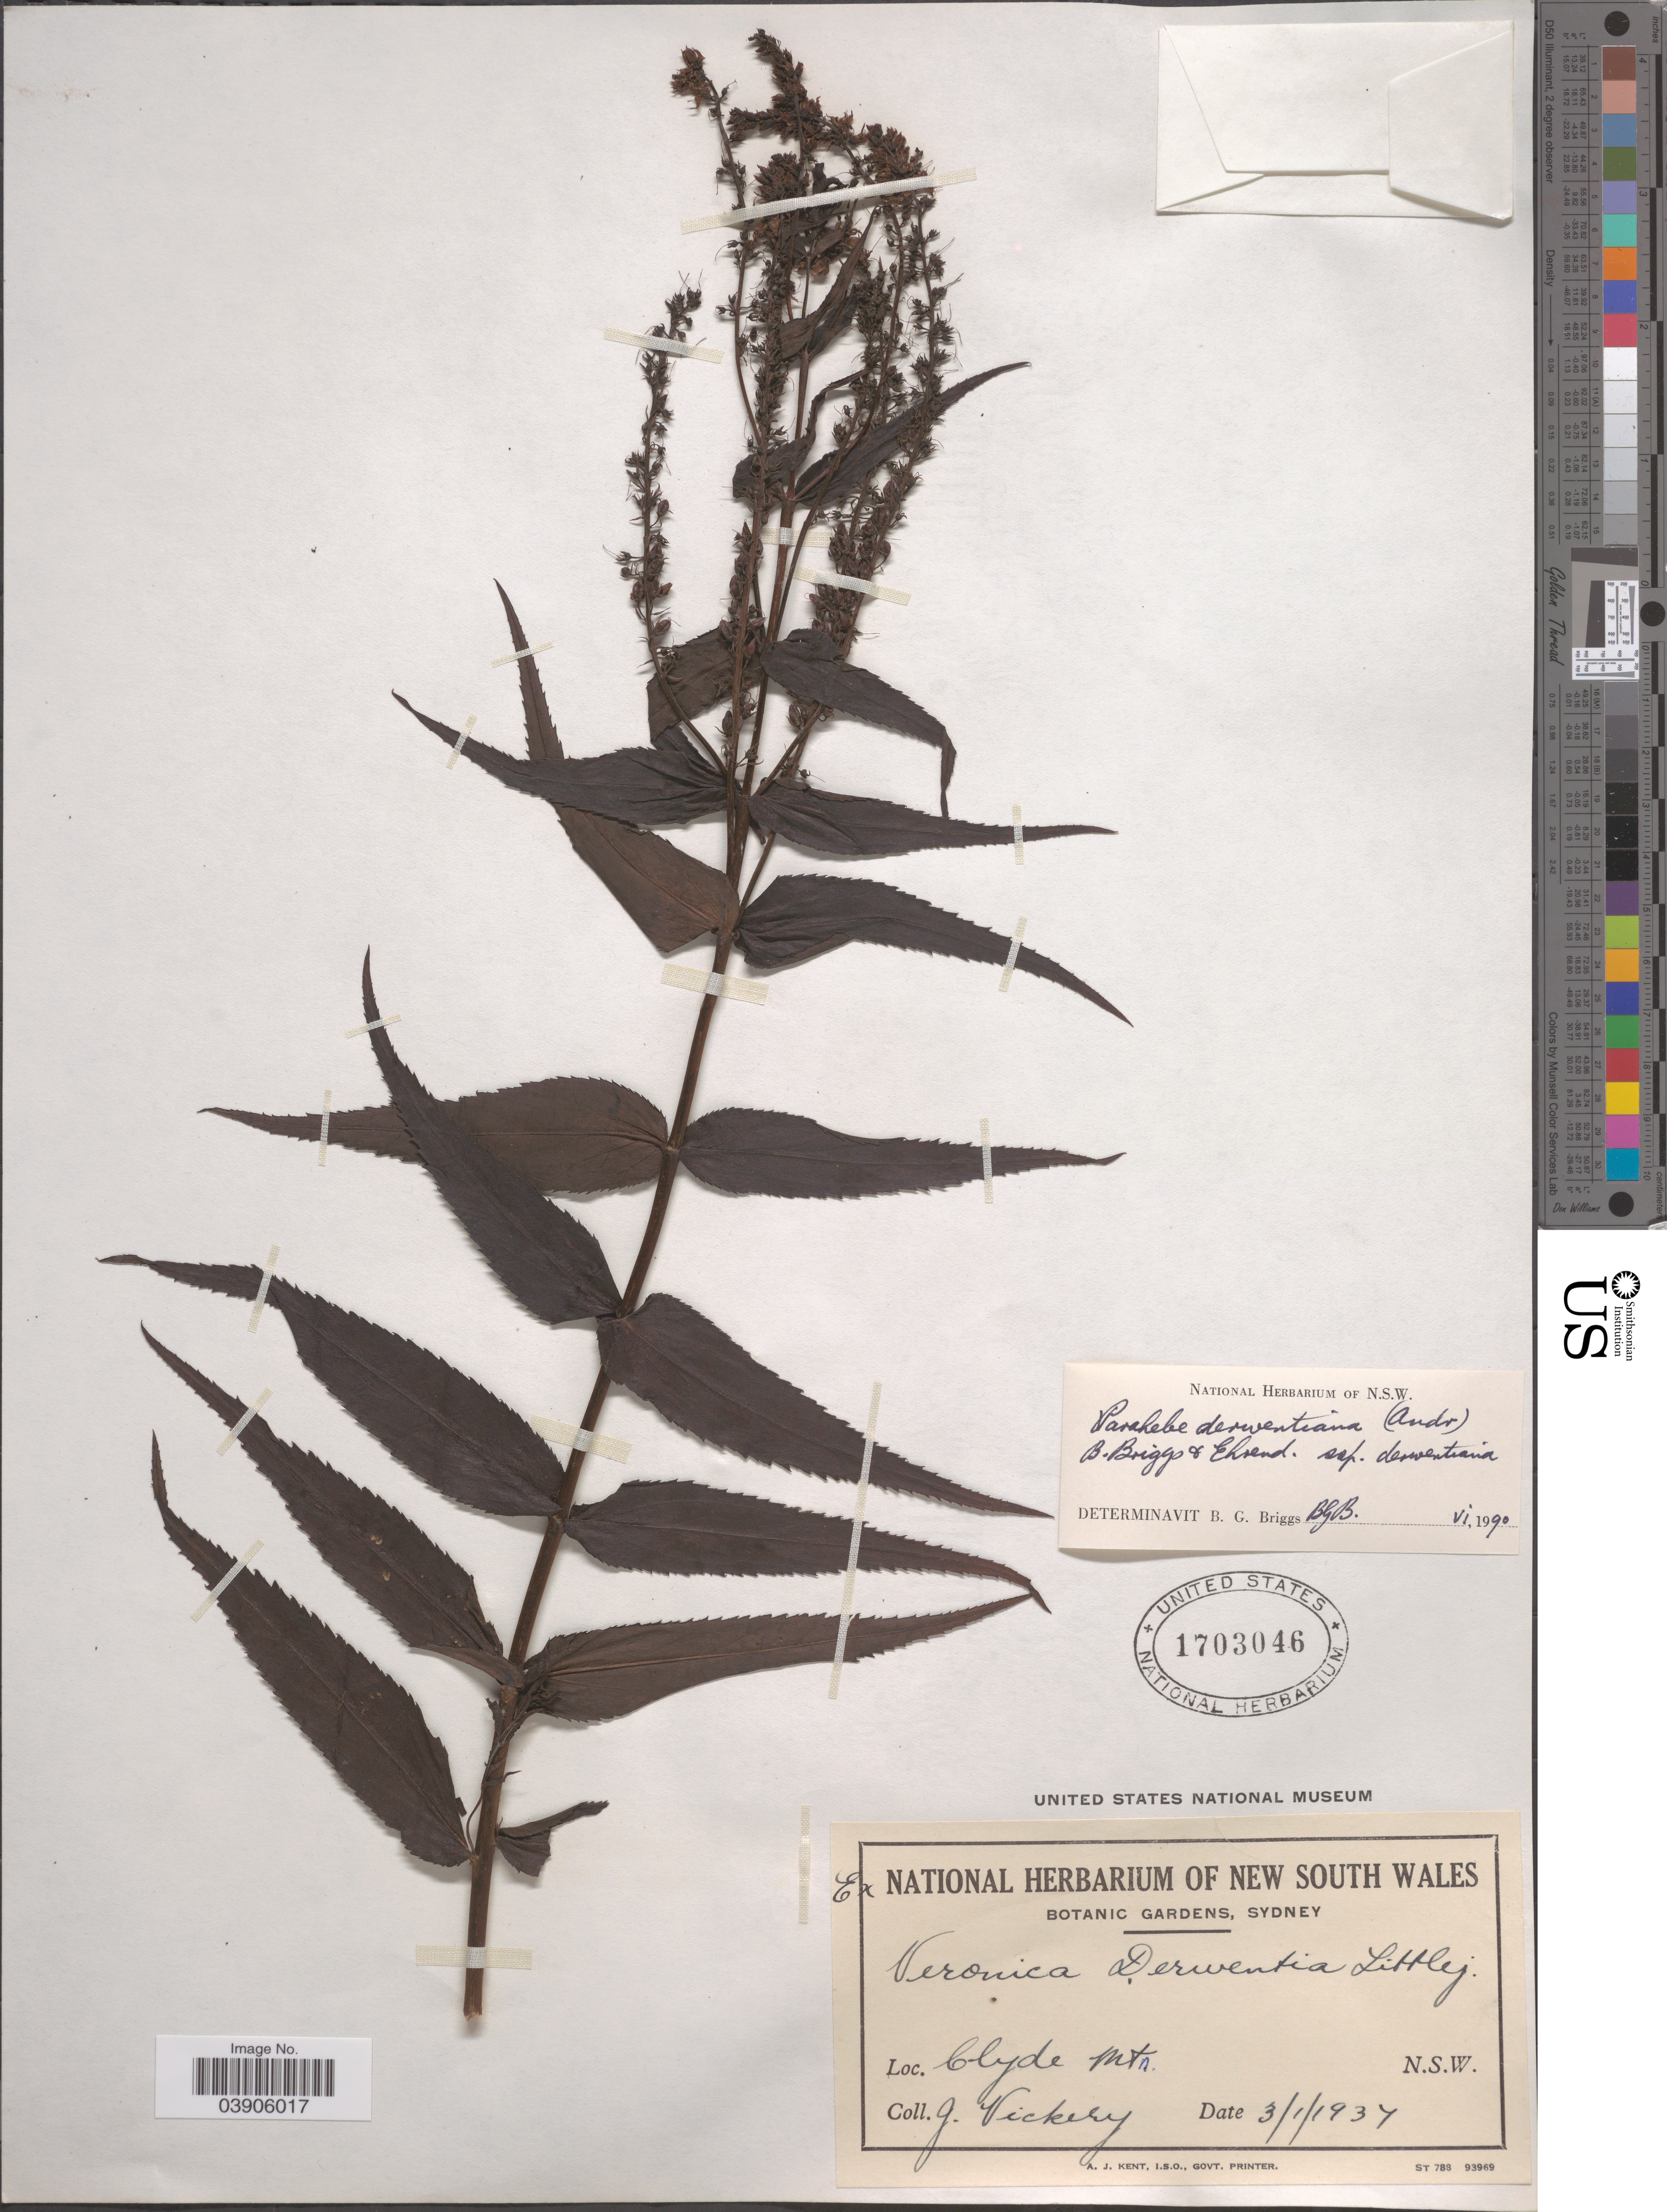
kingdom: Plantae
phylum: Tracheophyta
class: Magnoliopsida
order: Lamiales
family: Plantaginaceae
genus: Parahebe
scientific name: Parahebe derwentiana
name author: (Andrews) B.G. Briggs & Ehrend.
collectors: J. Vickery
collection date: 1937-01-03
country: Australia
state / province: New South Wales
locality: Clyde Mtn.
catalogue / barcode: US 1703046